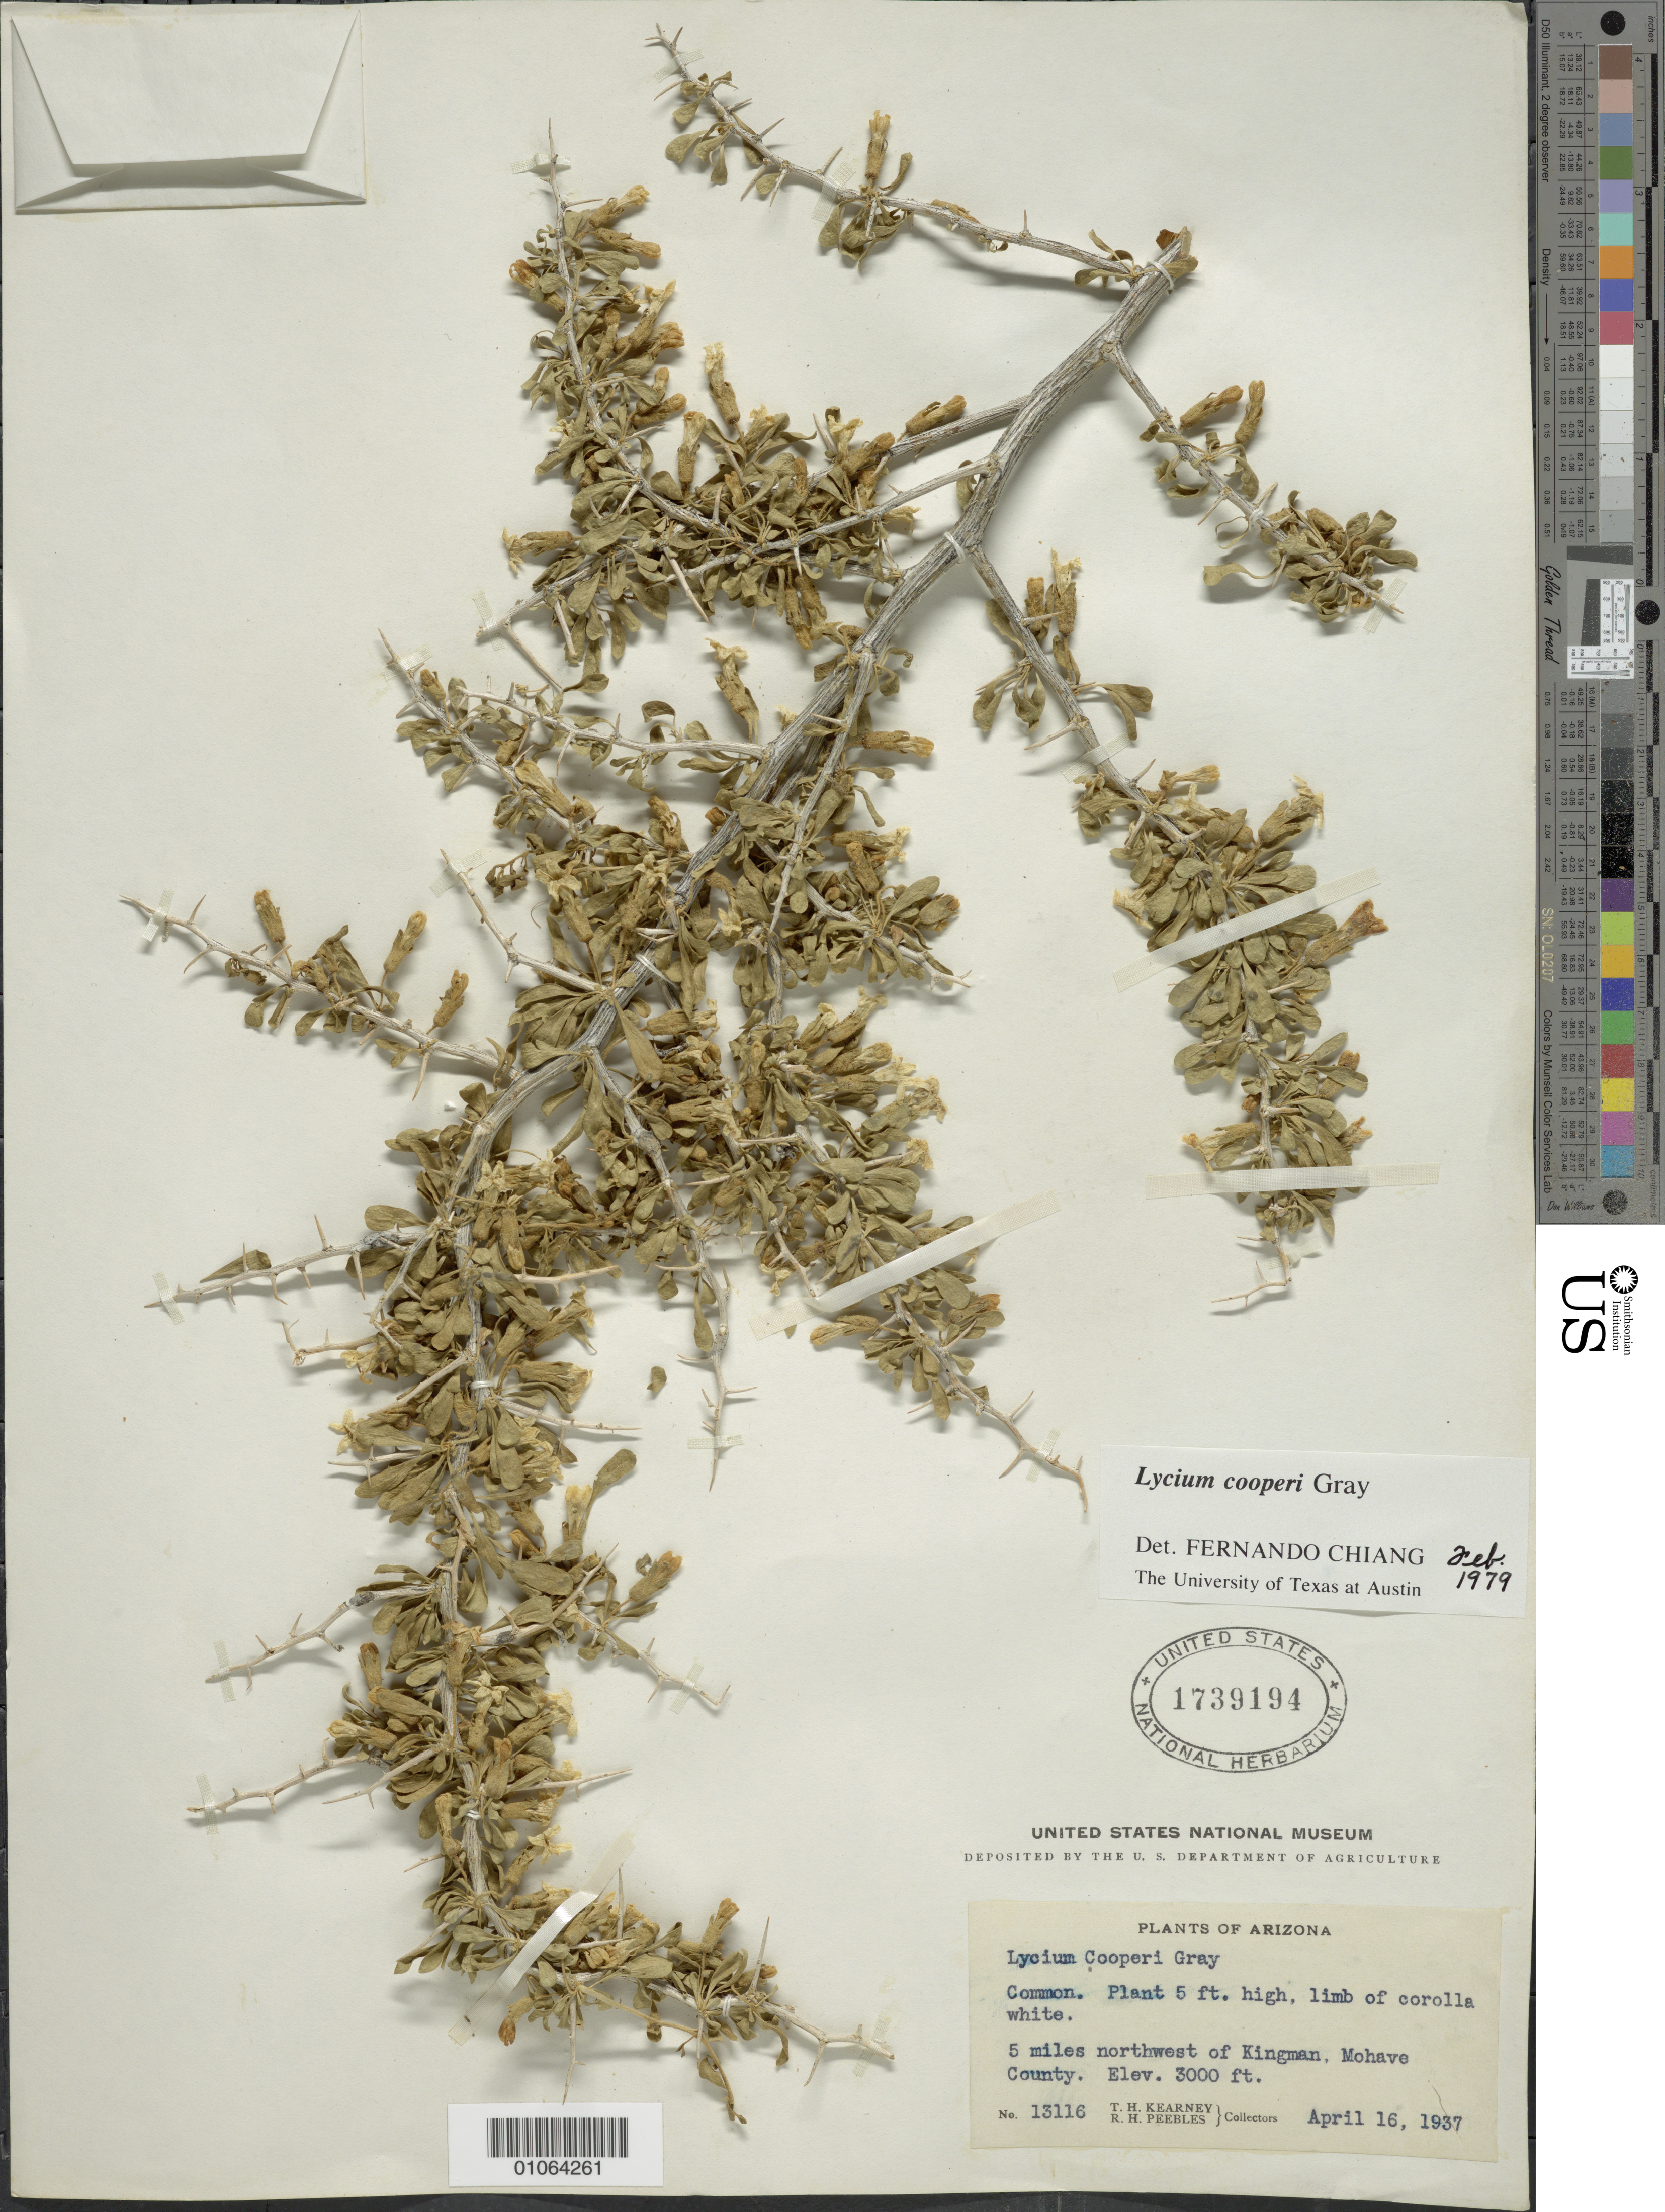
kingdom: Plantae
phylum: Tracheophyta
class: Magnoliopsida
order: Solanales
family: Solanaceae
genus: Lycium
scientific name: Lycium cooperi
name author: A. Gray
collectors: T. H. Kearney & R. H. Peebles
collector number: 13116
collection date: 1937-04-16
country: United States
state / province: Arizona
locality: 5 miles northwest of Kingman, Mohave County.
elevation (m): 914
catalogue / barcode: US 1739194